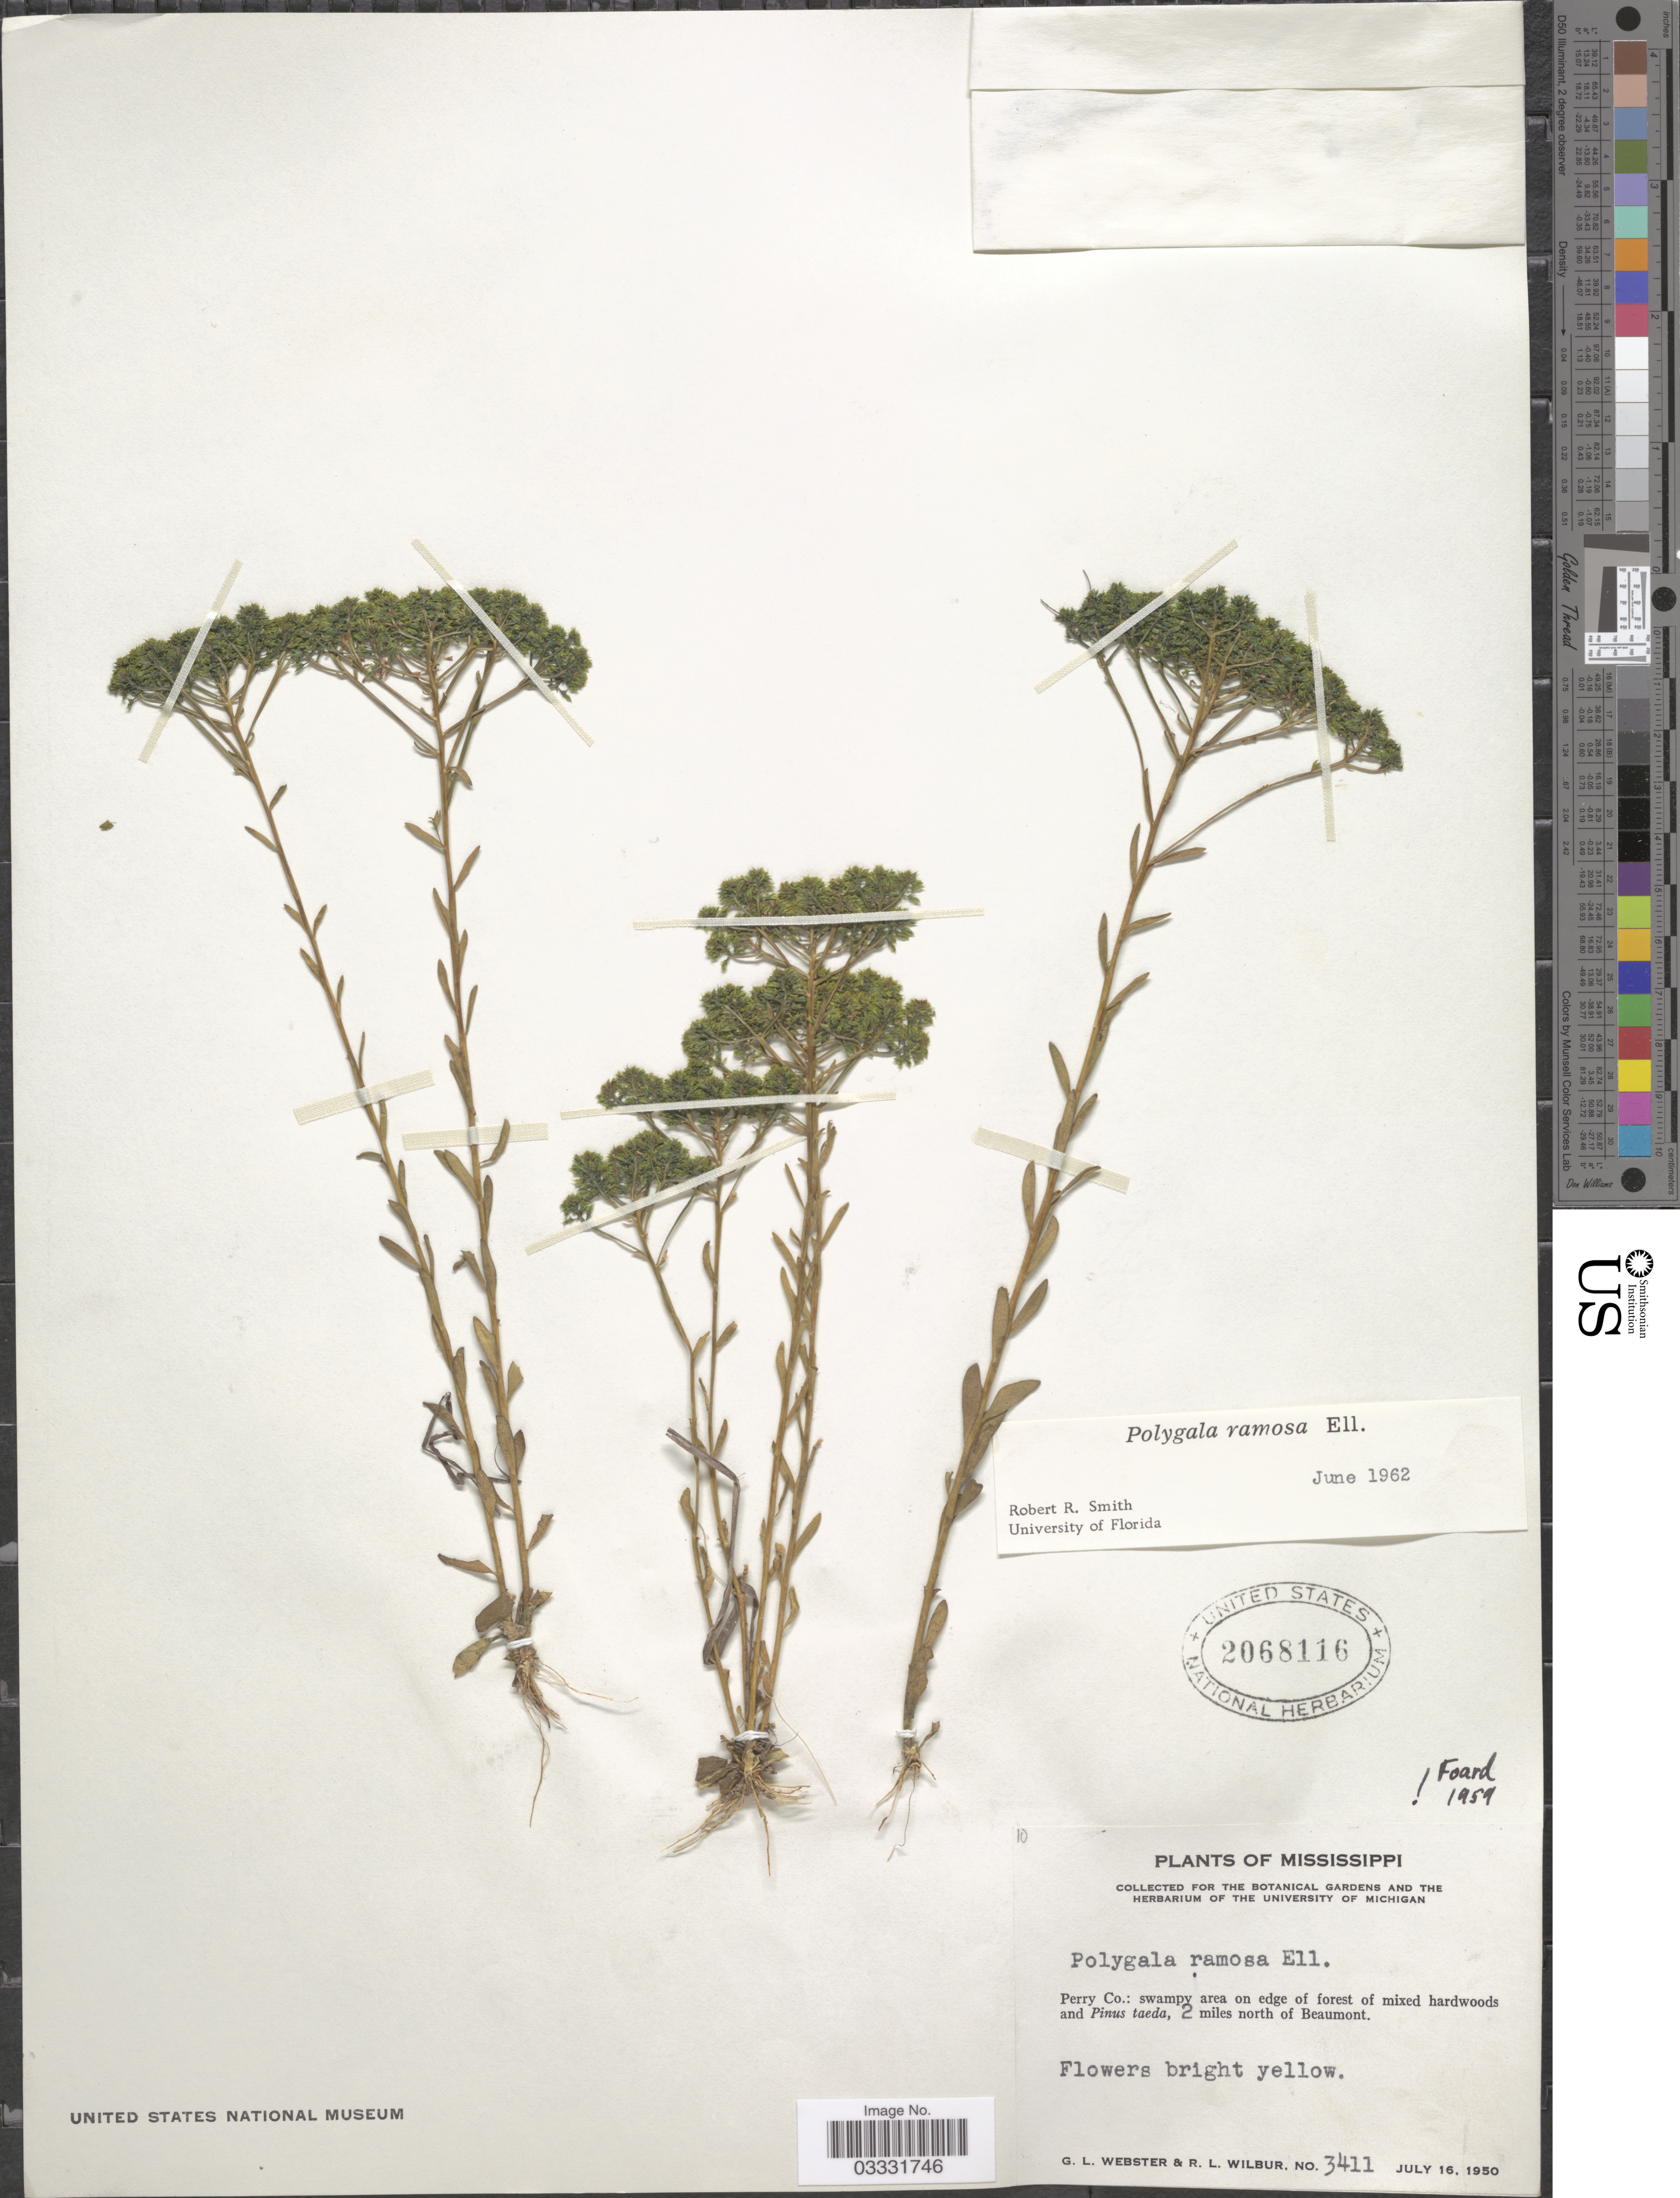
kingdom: Plantae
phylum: Tracheophyta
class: Magnoliopsida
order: Fabales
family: Polygalaceae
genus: Polygala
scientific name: Polygala ramosa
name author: Elliott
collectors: G. L. Webster & R. L. Wilbur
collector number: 3411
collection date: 1950-07-16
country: United States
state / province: Mississippi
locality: Perry Co.: swampy area on edge of forest, 2 miles north of Beaumont.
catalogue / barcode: US 2068116